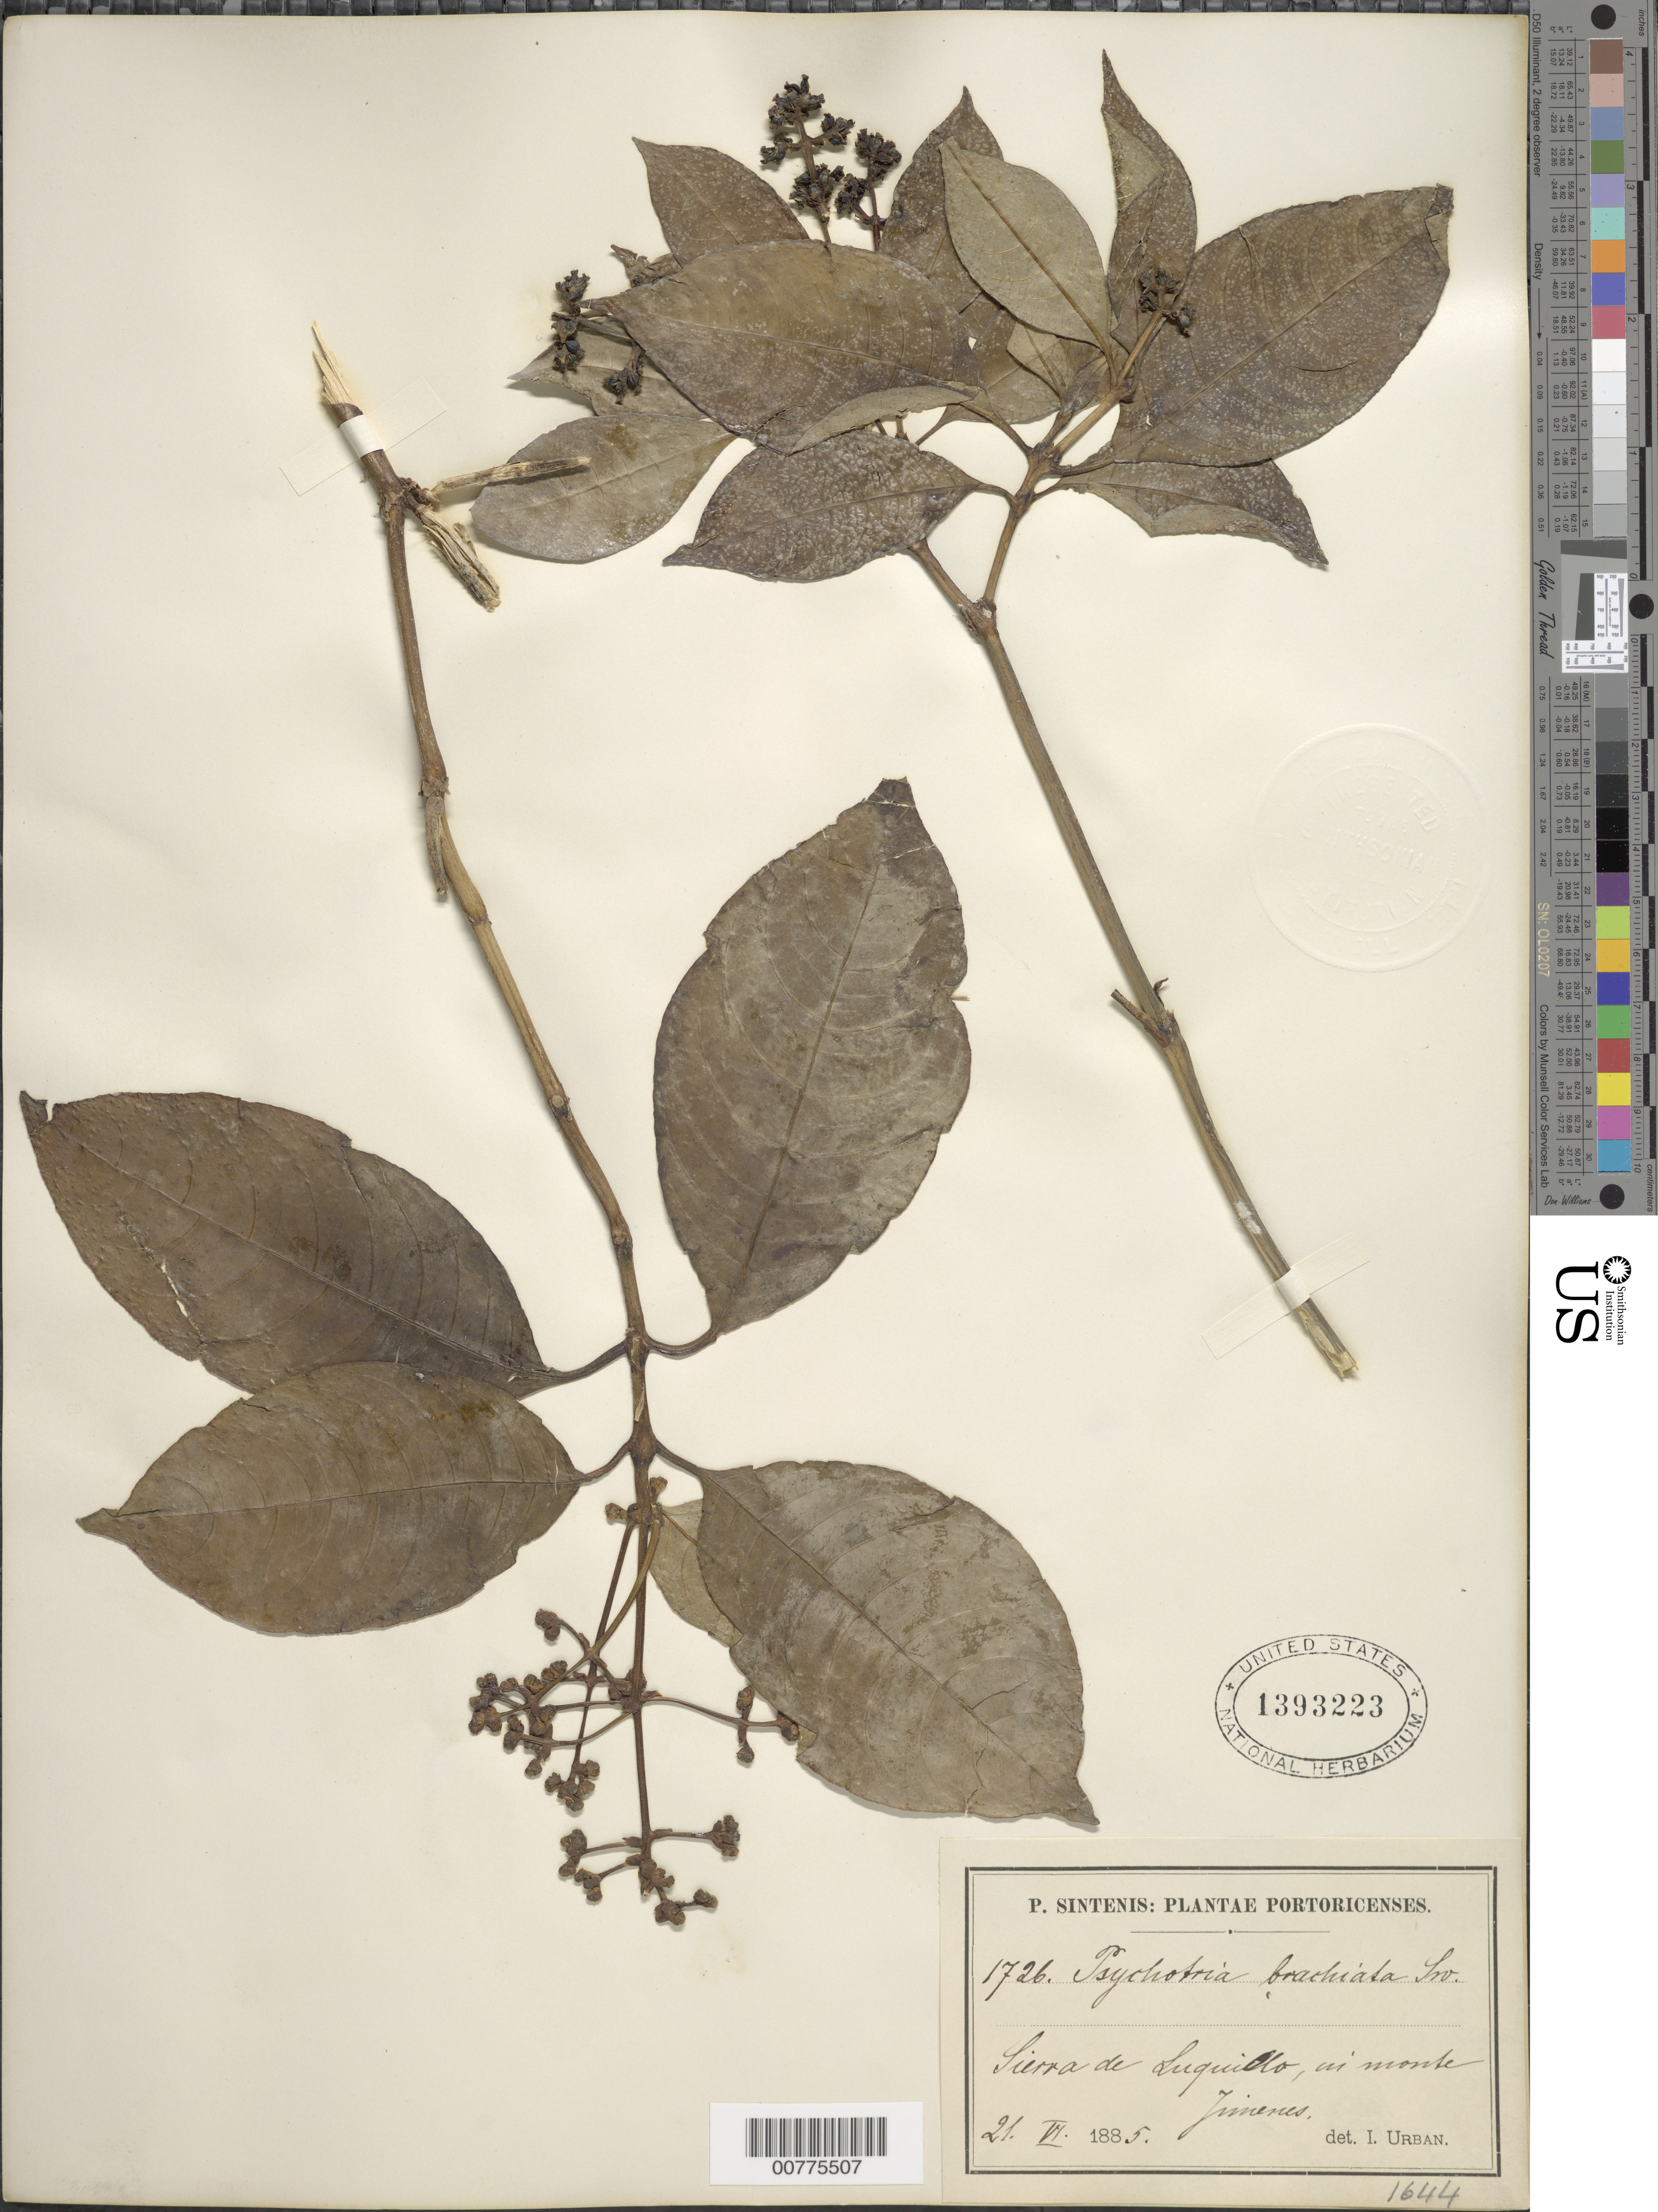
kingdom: Plantae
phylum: Tracheophyta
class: Magnoliopsida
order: Gentianales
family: Rubiaceae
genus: Psychotria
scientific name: Psychotria brachiata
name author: Sw.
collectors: P. Sintenis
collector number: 1726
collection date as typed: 24 Jun 1885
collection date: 1885-06-24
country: Puerto Rico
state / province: Luquillo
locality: Sierra de Luquillo, in monte Jimenes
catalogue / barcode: US 1393223